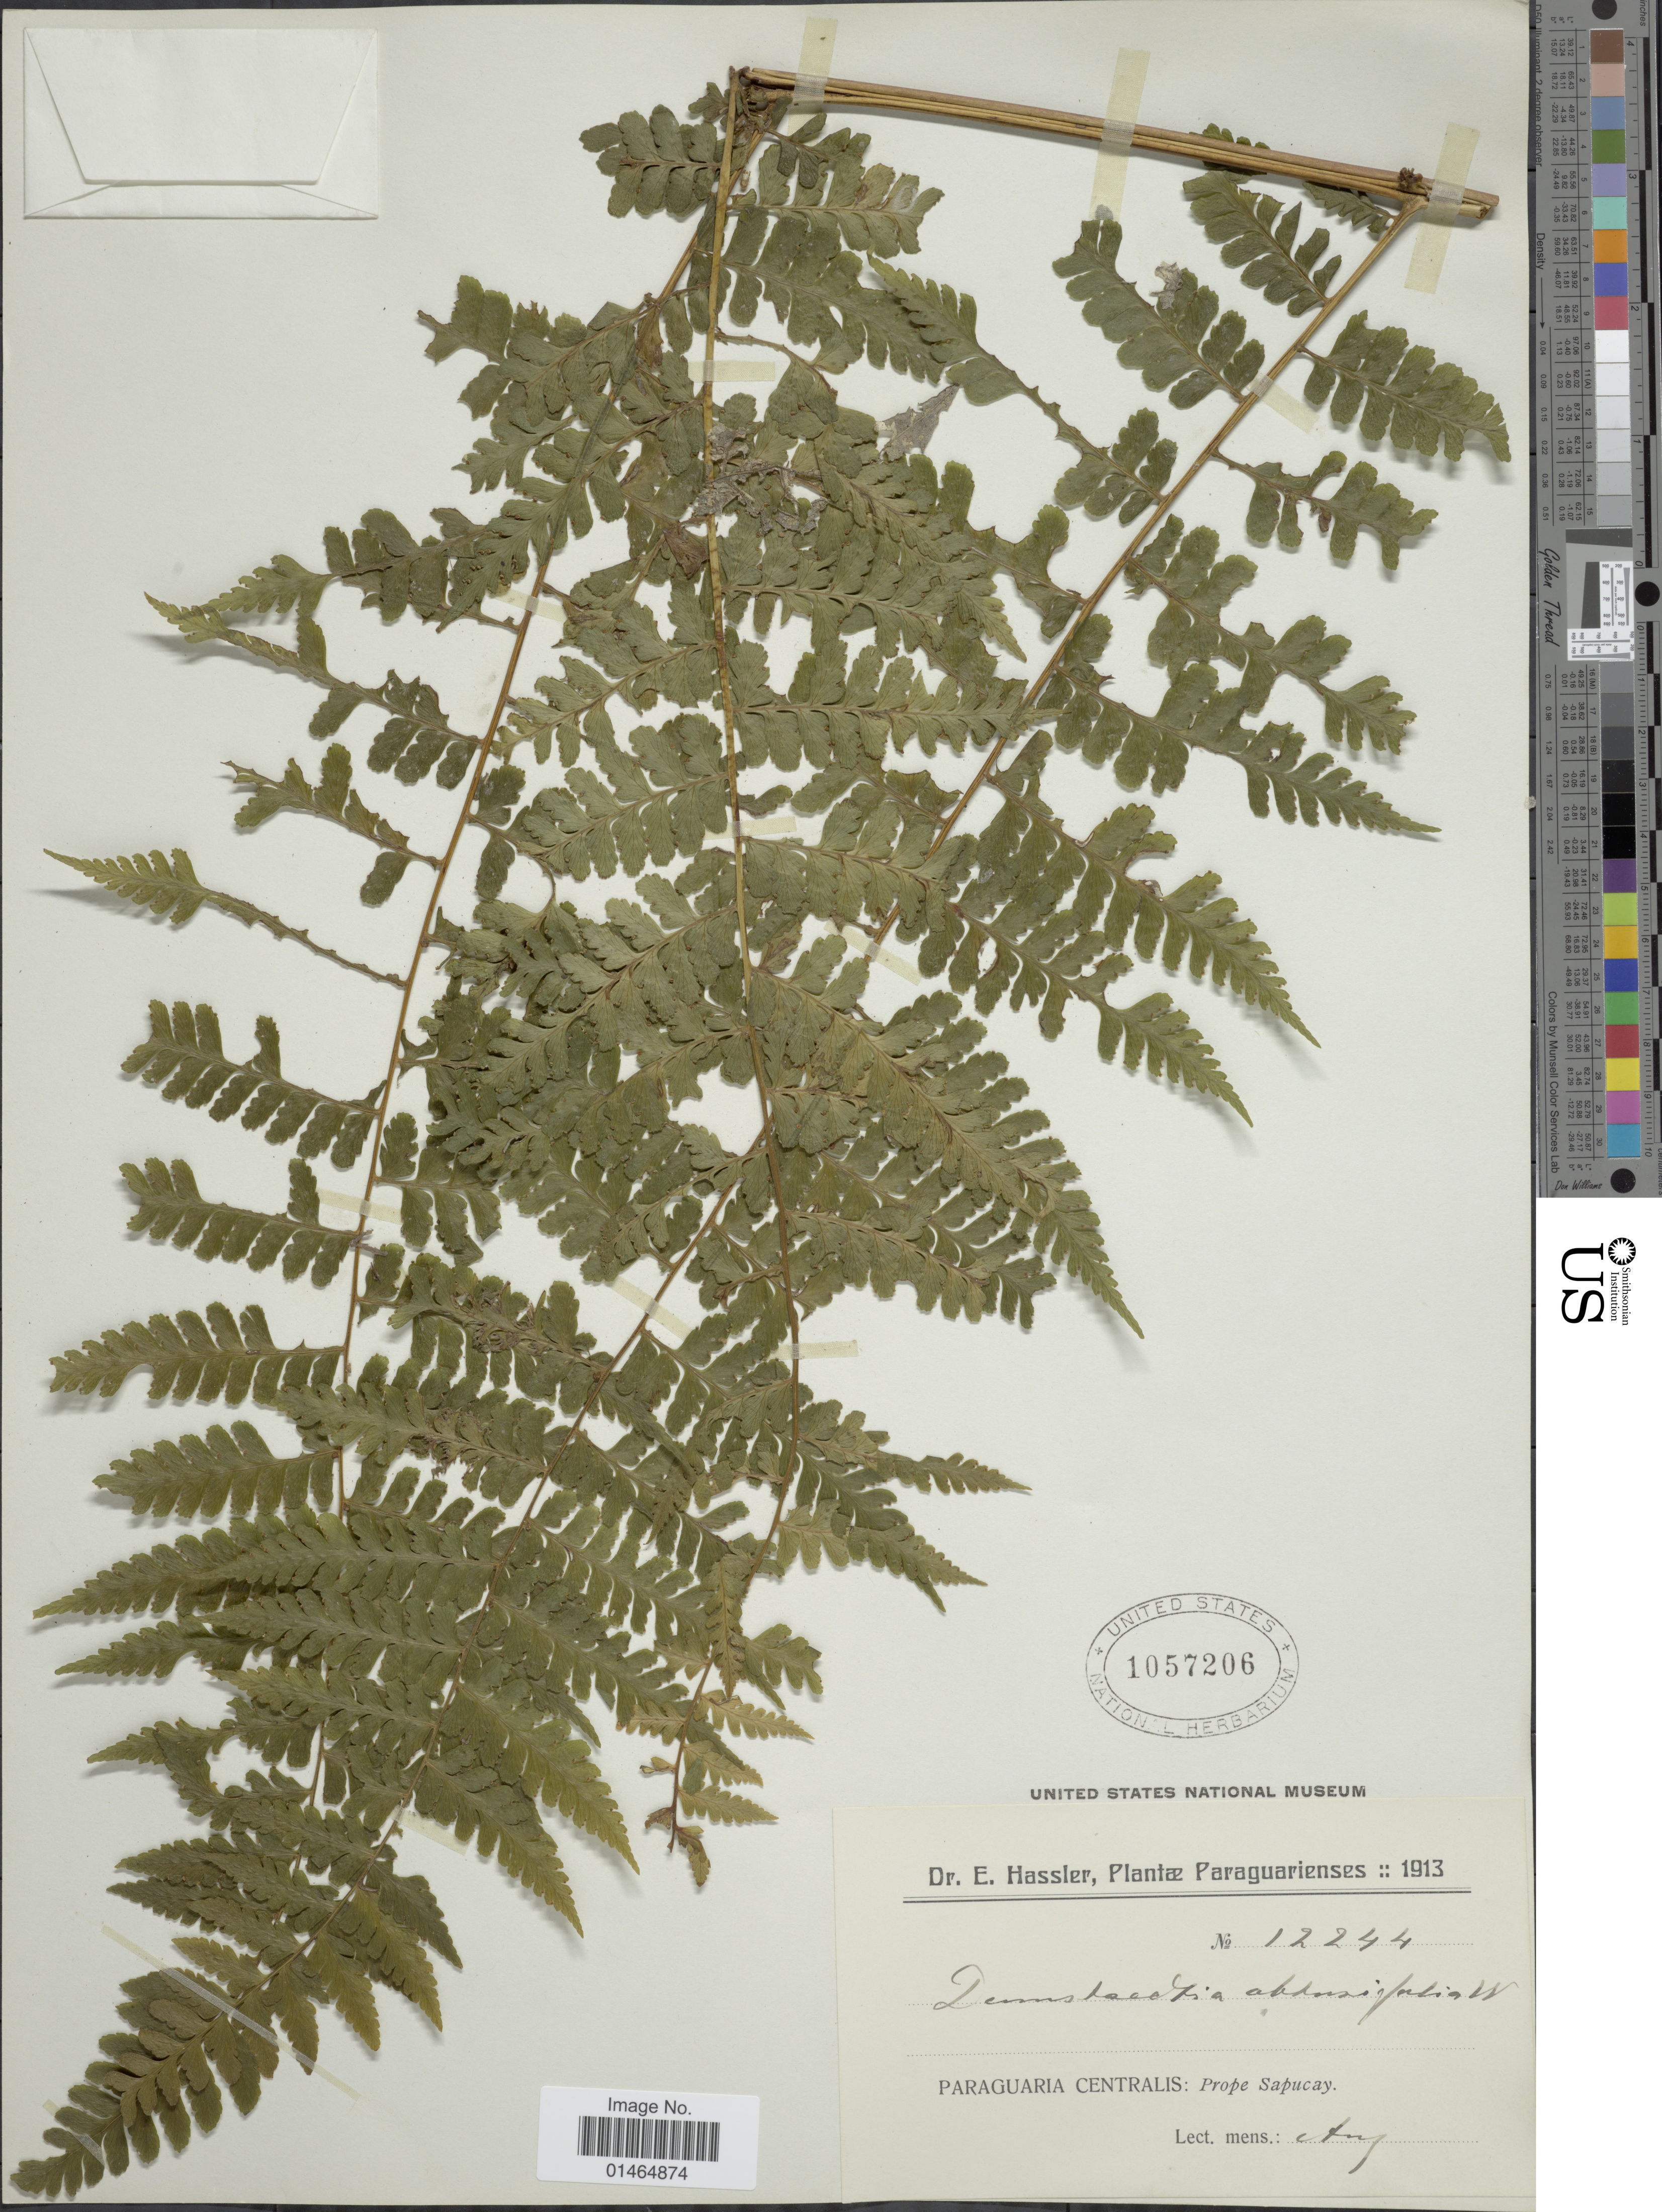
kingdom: Plantae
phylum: Tracheophyta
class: Polypodiopsida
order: Polypodiales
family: Dennstaedtiaceae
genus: Dennstaedtia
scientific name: Dennstaedtia globulifera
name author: (Poir.) Hieron.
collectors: E. Hassler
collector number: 12244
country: Paraguay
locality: Prope Sapucay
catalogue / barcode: US 1057206